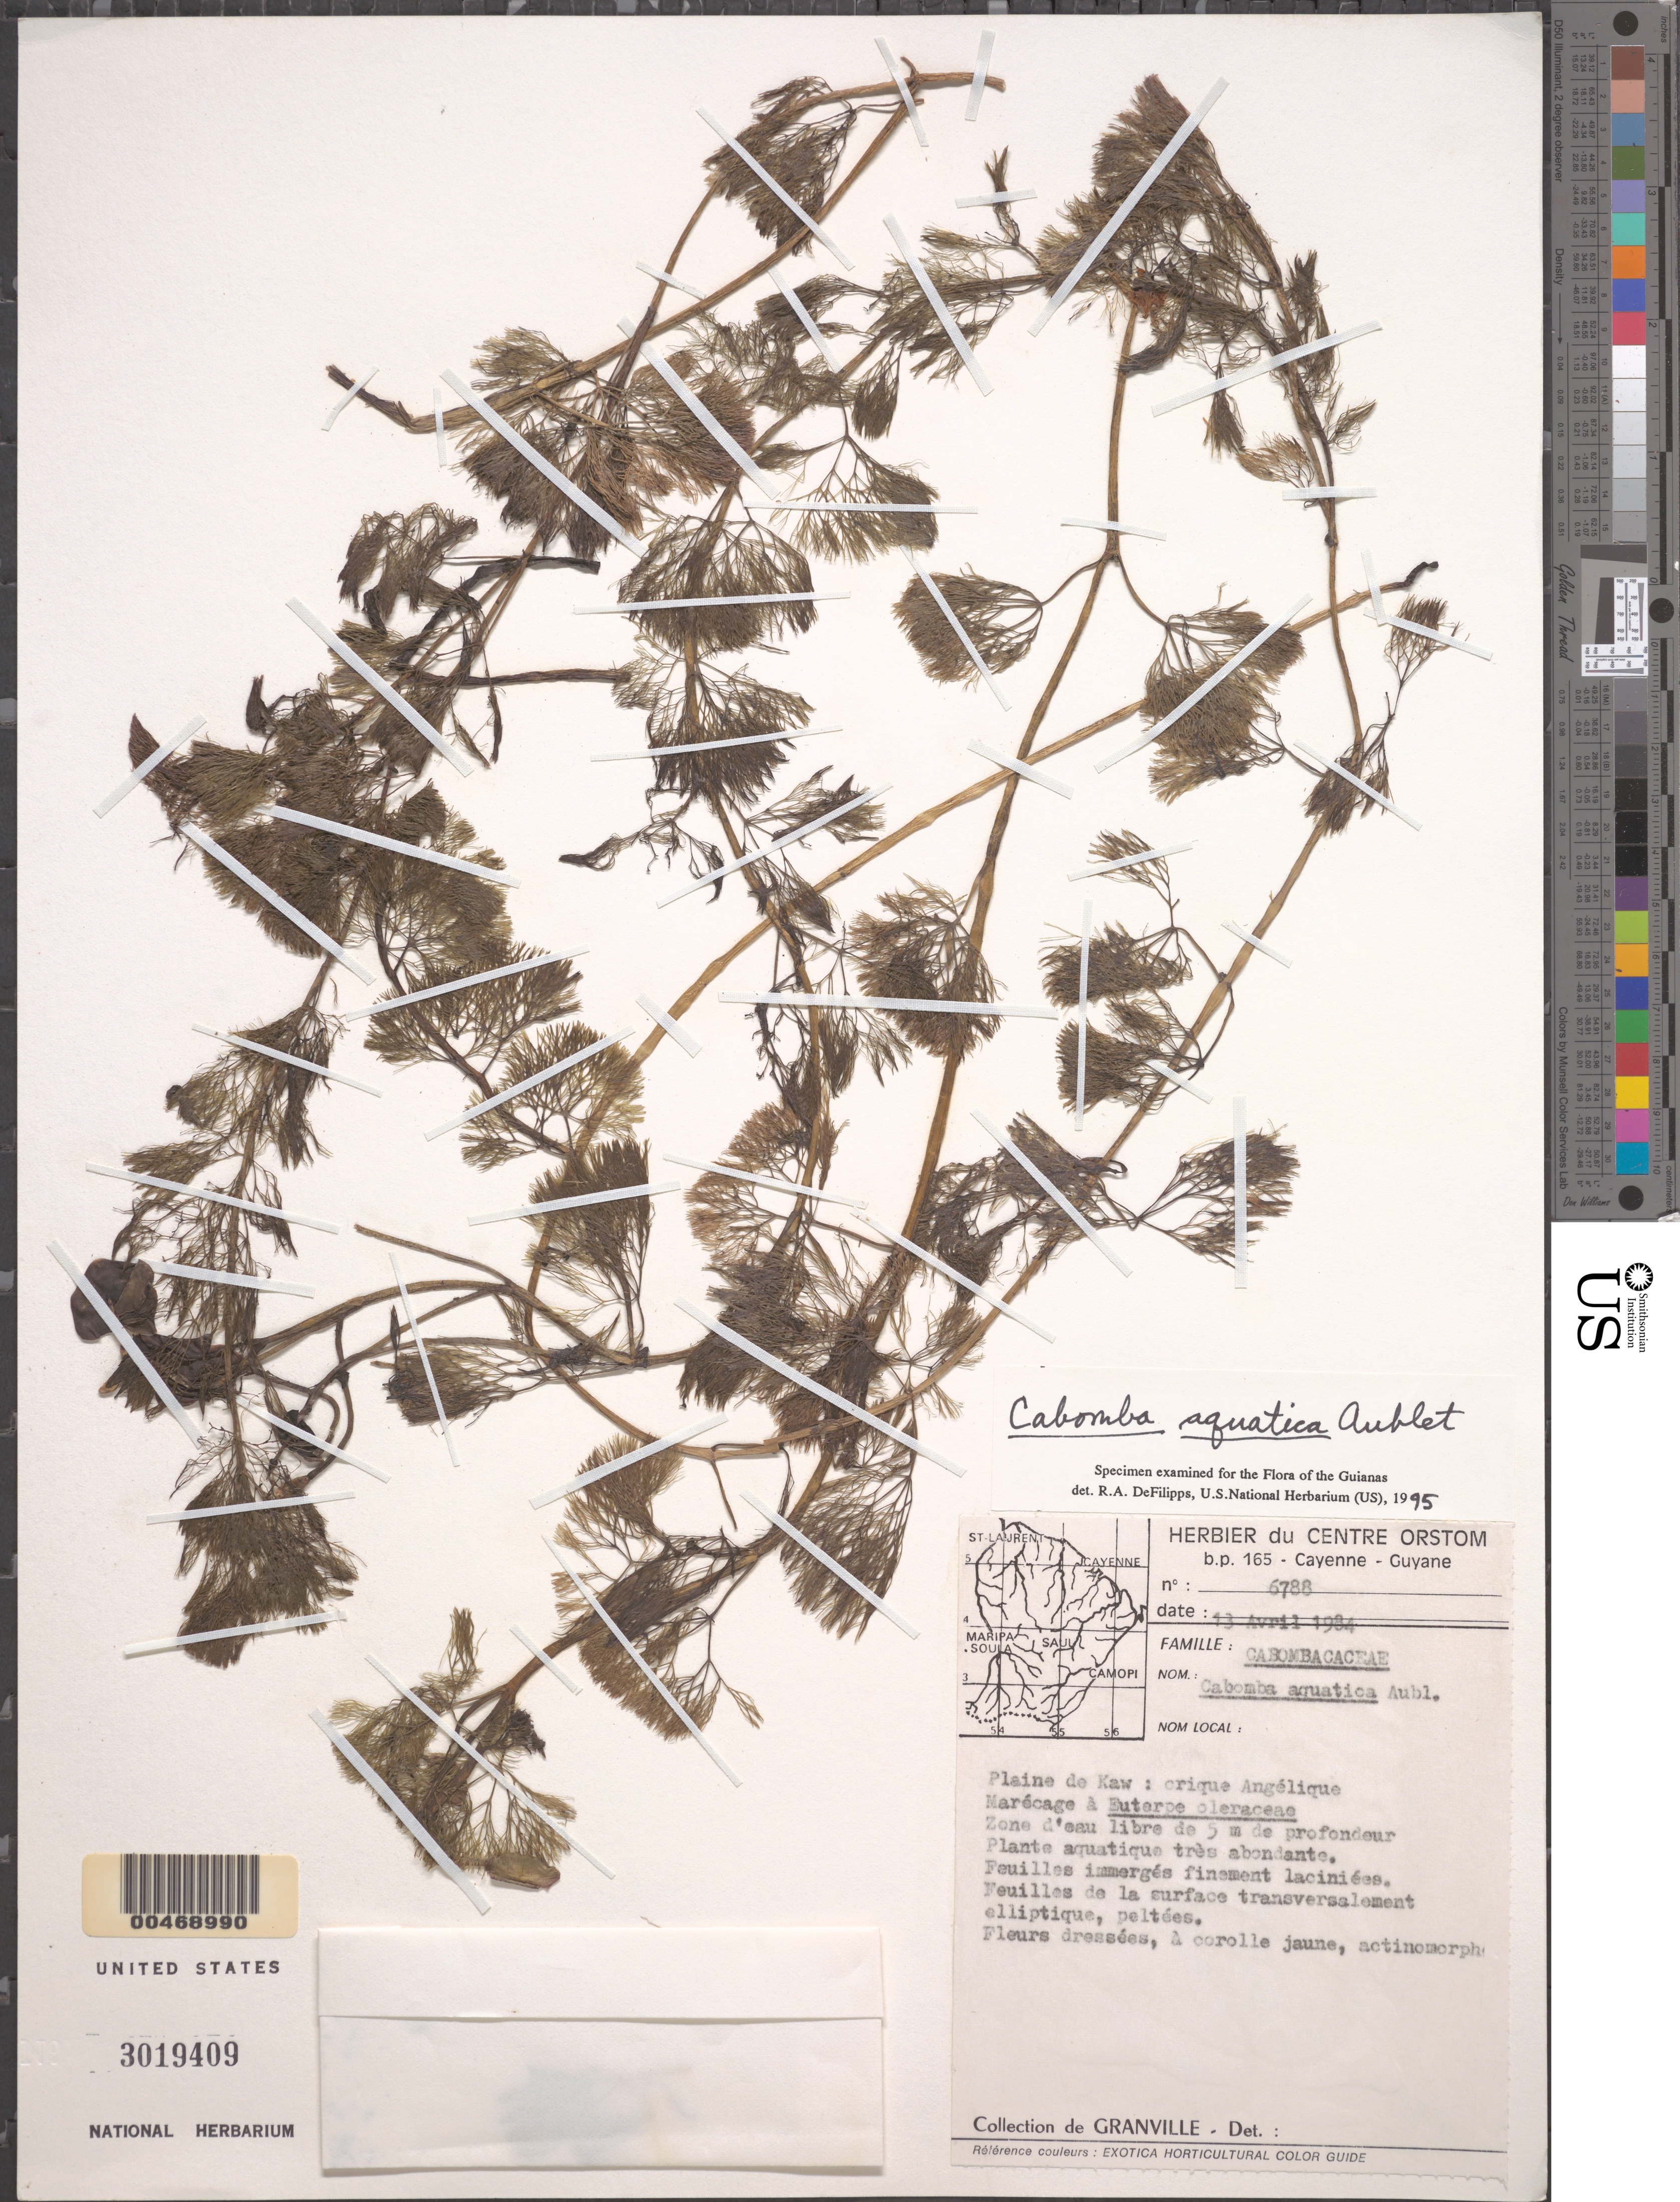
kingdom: Plantae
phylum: Tracheophyta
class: Magnoliopsida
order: Nymphaeales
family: Cabombaceae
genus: Cabomba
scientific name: Cabomba aquatica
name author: Aubl.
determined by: DeFilipps, R. A.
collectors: J.-J. de Granville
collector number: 6788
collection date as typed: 13-Apr-84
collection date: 1984-04-13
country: French Guiana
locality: Crique Angélique, plaine de Kaw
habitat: Marsh with Euterpe oleraceae; in water to 5 m deep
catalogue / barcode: US 3019409